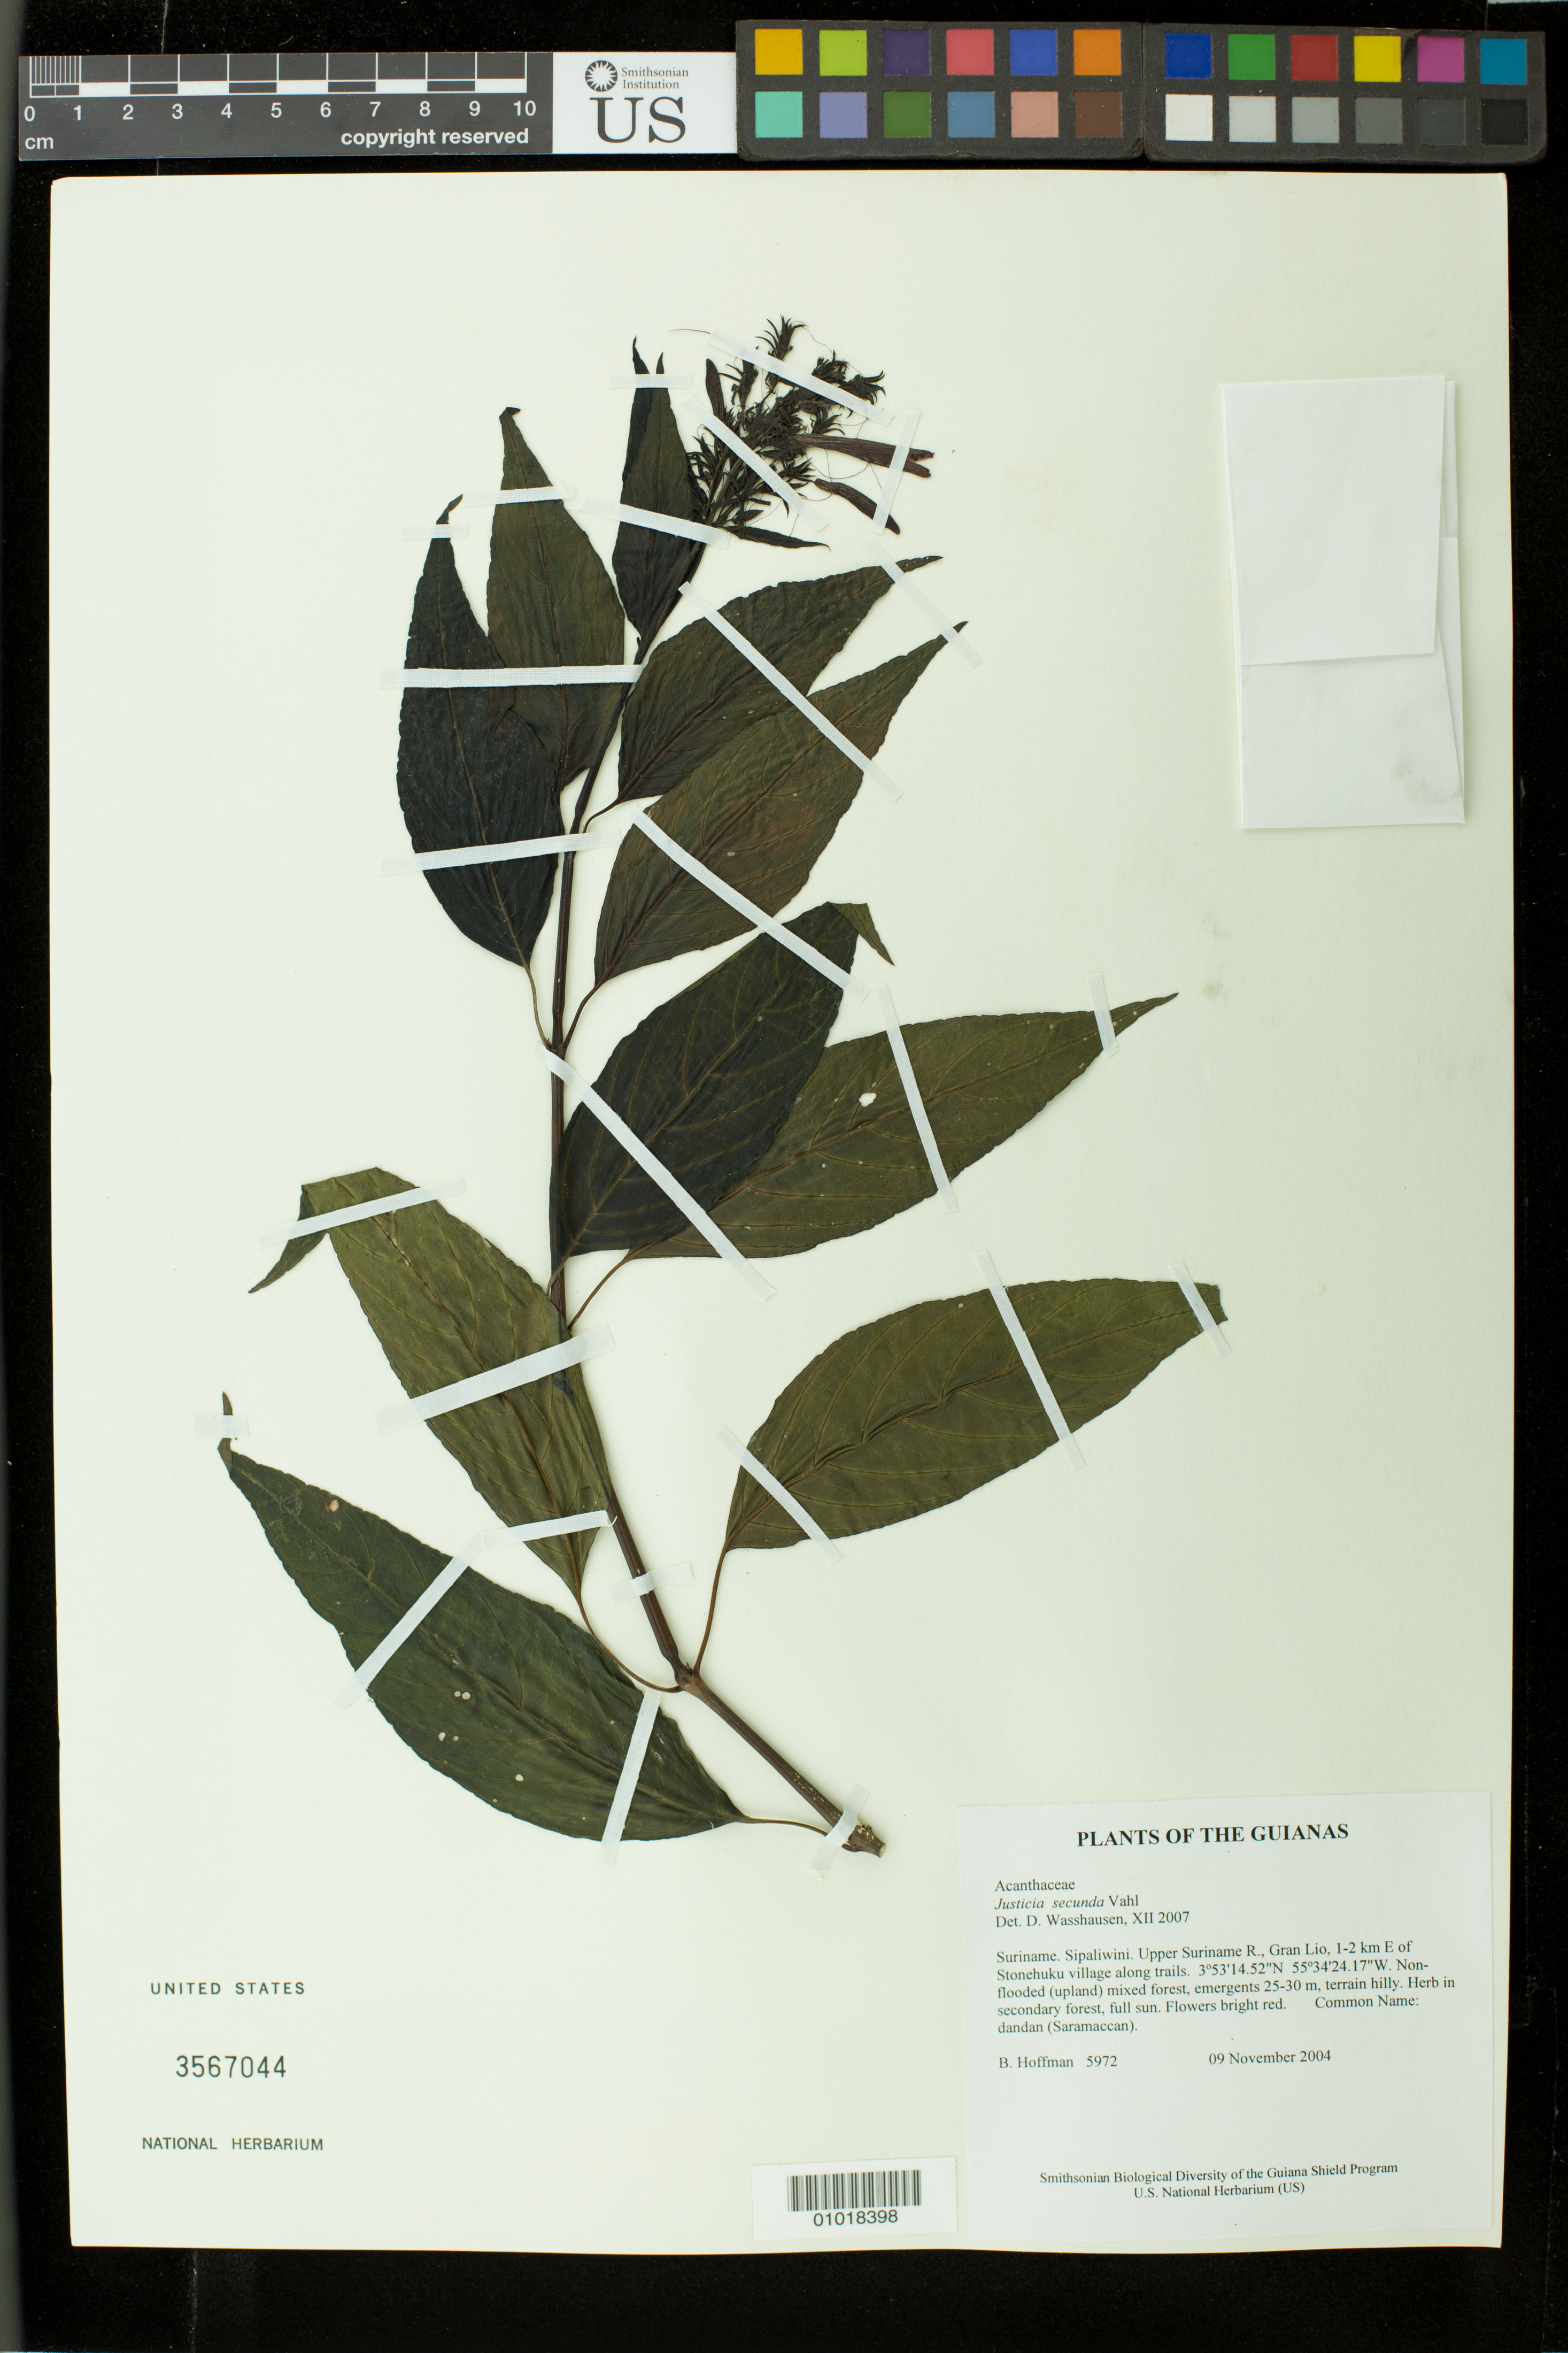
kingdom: Plantae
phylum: Tracheophyta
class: Magnoliopsida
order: Lamiales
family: Acanthaceae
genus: Justicia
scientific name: Justicia secunda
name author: Vahl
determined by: Wasshausen, Dieter C., (BOT), Smithsonian Institution - National Museum of Natural History (UNITED STATES)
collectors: B. Hoffman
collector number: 5972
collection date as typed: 09 November 2004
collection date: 2004-11-09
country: Suriname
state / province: Sipaliwini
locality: Upper Suriname R., Gran Lio, 1-2 km E of Stonehuku village along trails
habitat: Non-flooded (upland) mixed forest, emergents 25-30 m, terrain hilly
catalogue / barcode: US 3567044